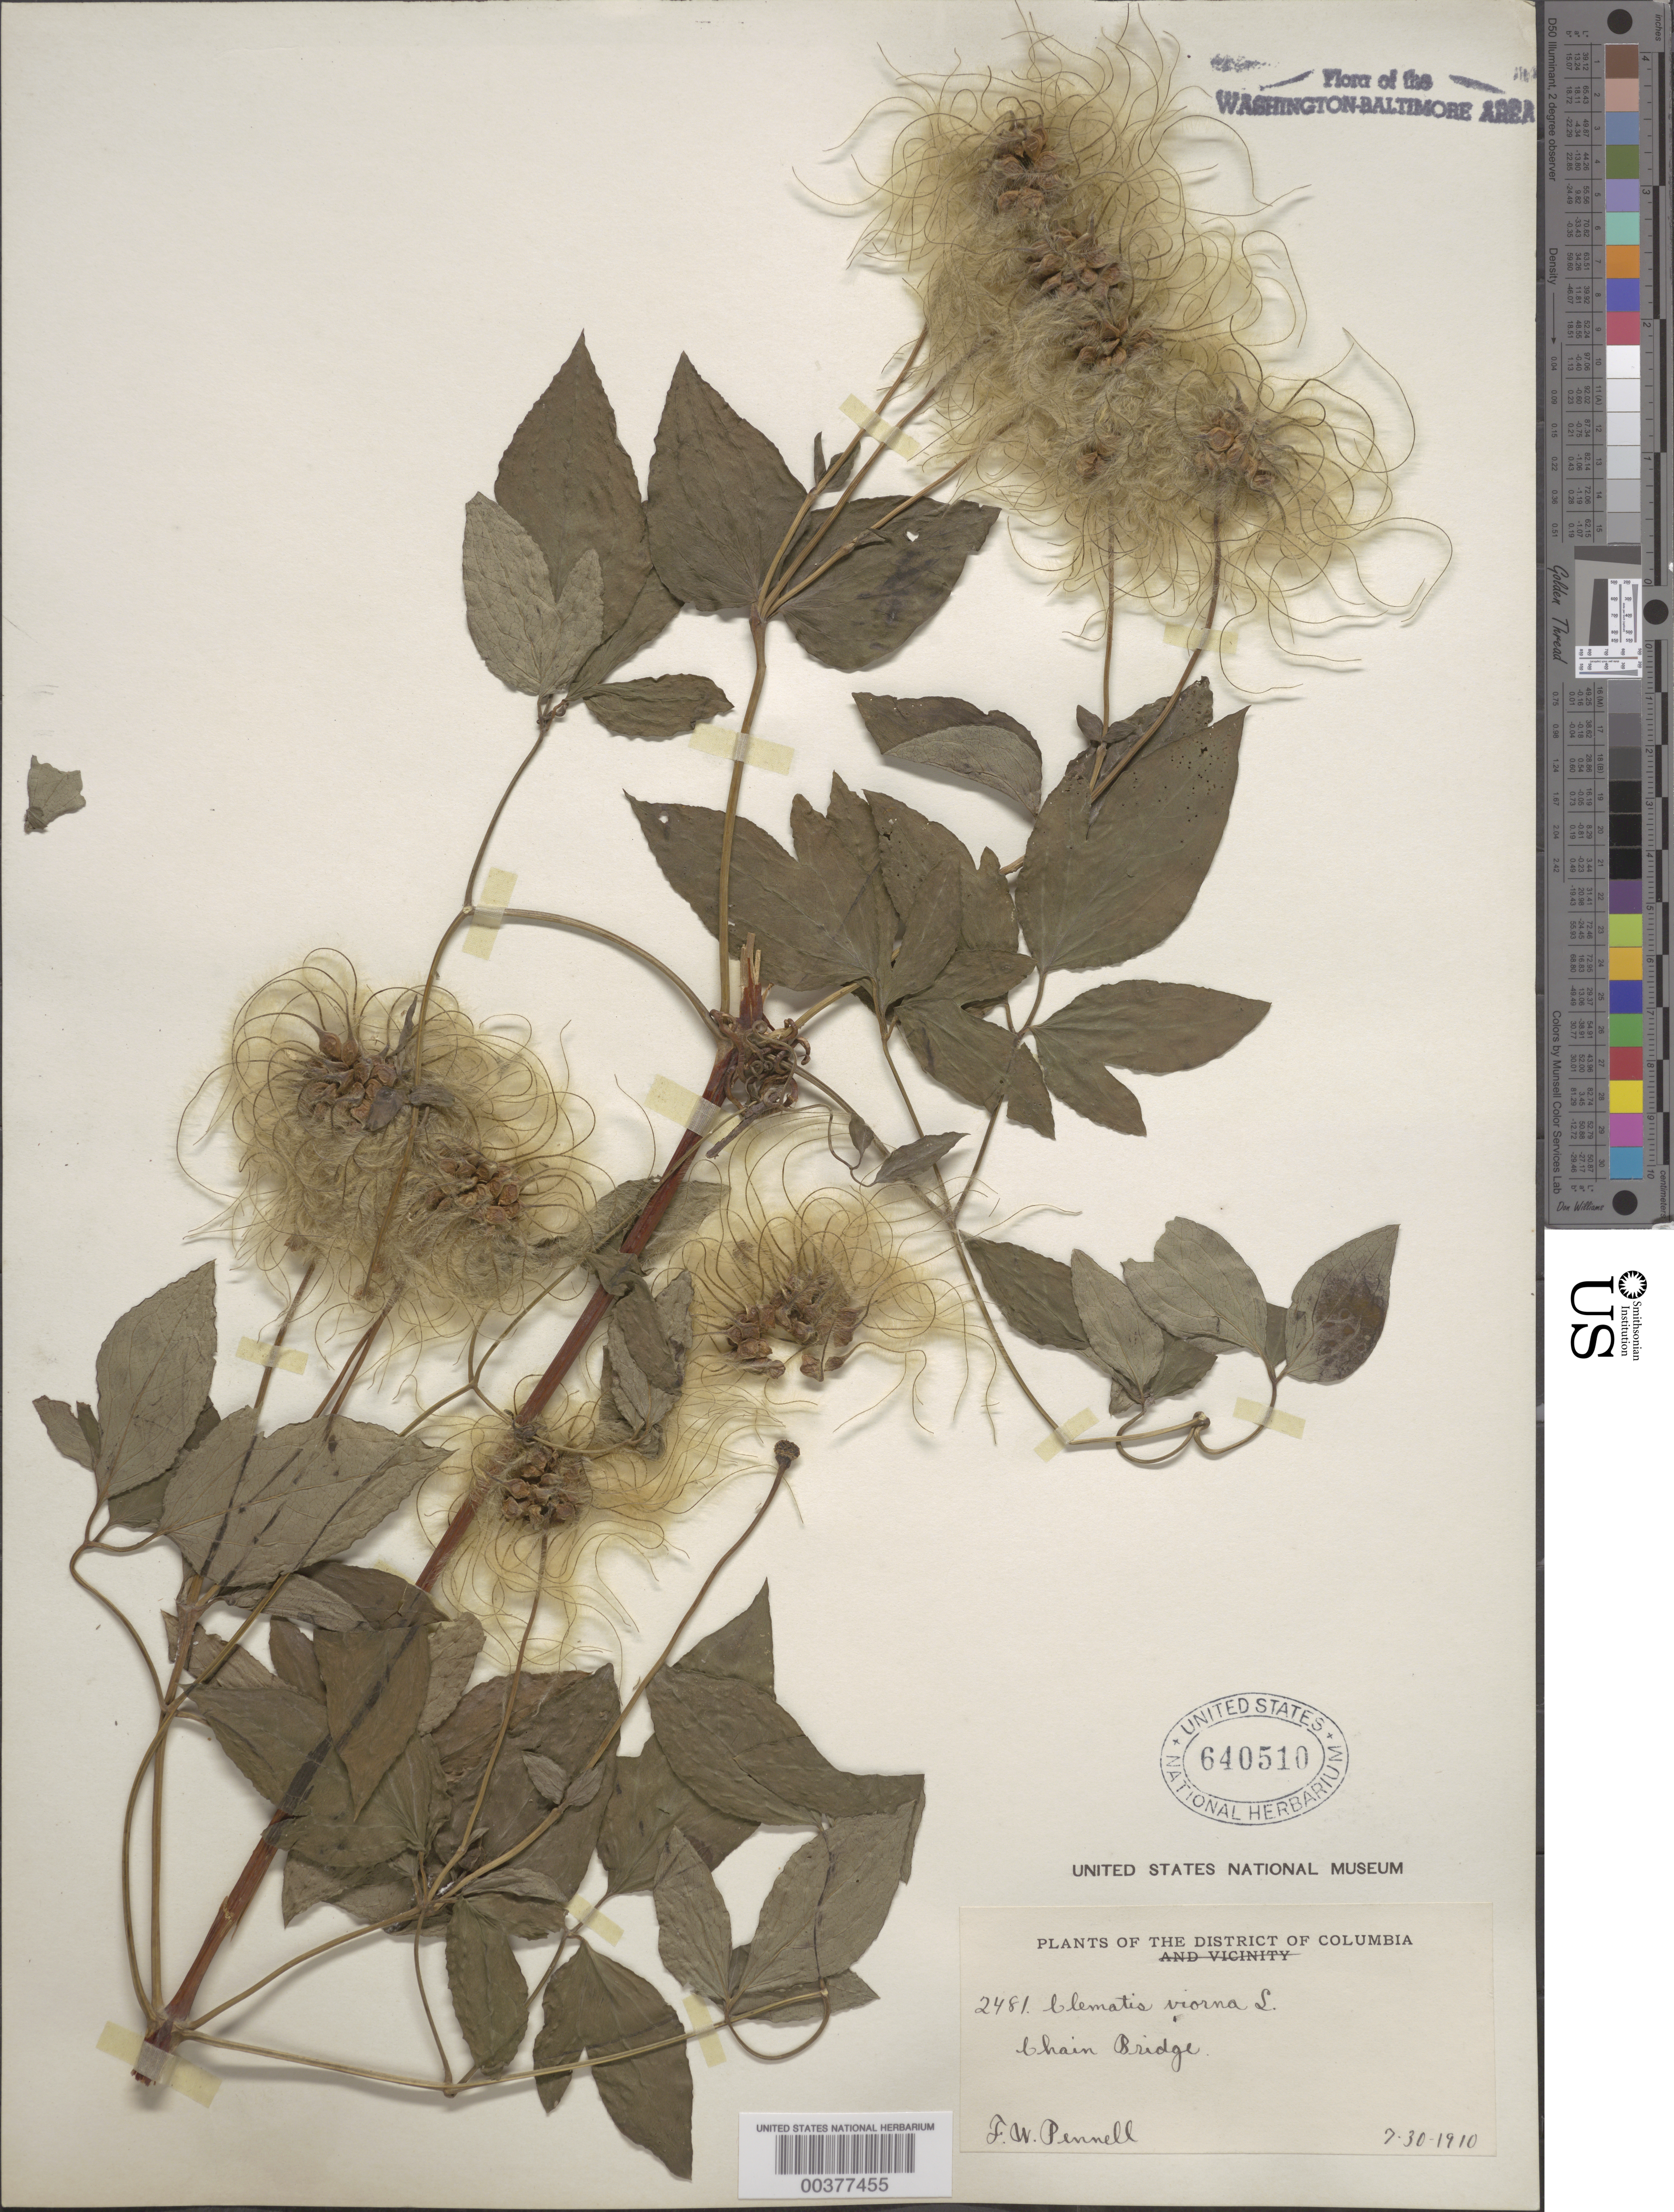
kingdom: Plantae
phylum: Tracheophyta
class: Magnoliopsida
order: Ranunculales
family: Ranunculaceae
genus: Clematis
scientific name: Clematis viorna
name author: L.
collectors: F. W. Pennell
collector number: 2481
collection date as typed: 30 Jul 1910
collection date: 1910-07-30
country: United States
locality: Chain Bridge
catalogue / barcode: US 640510